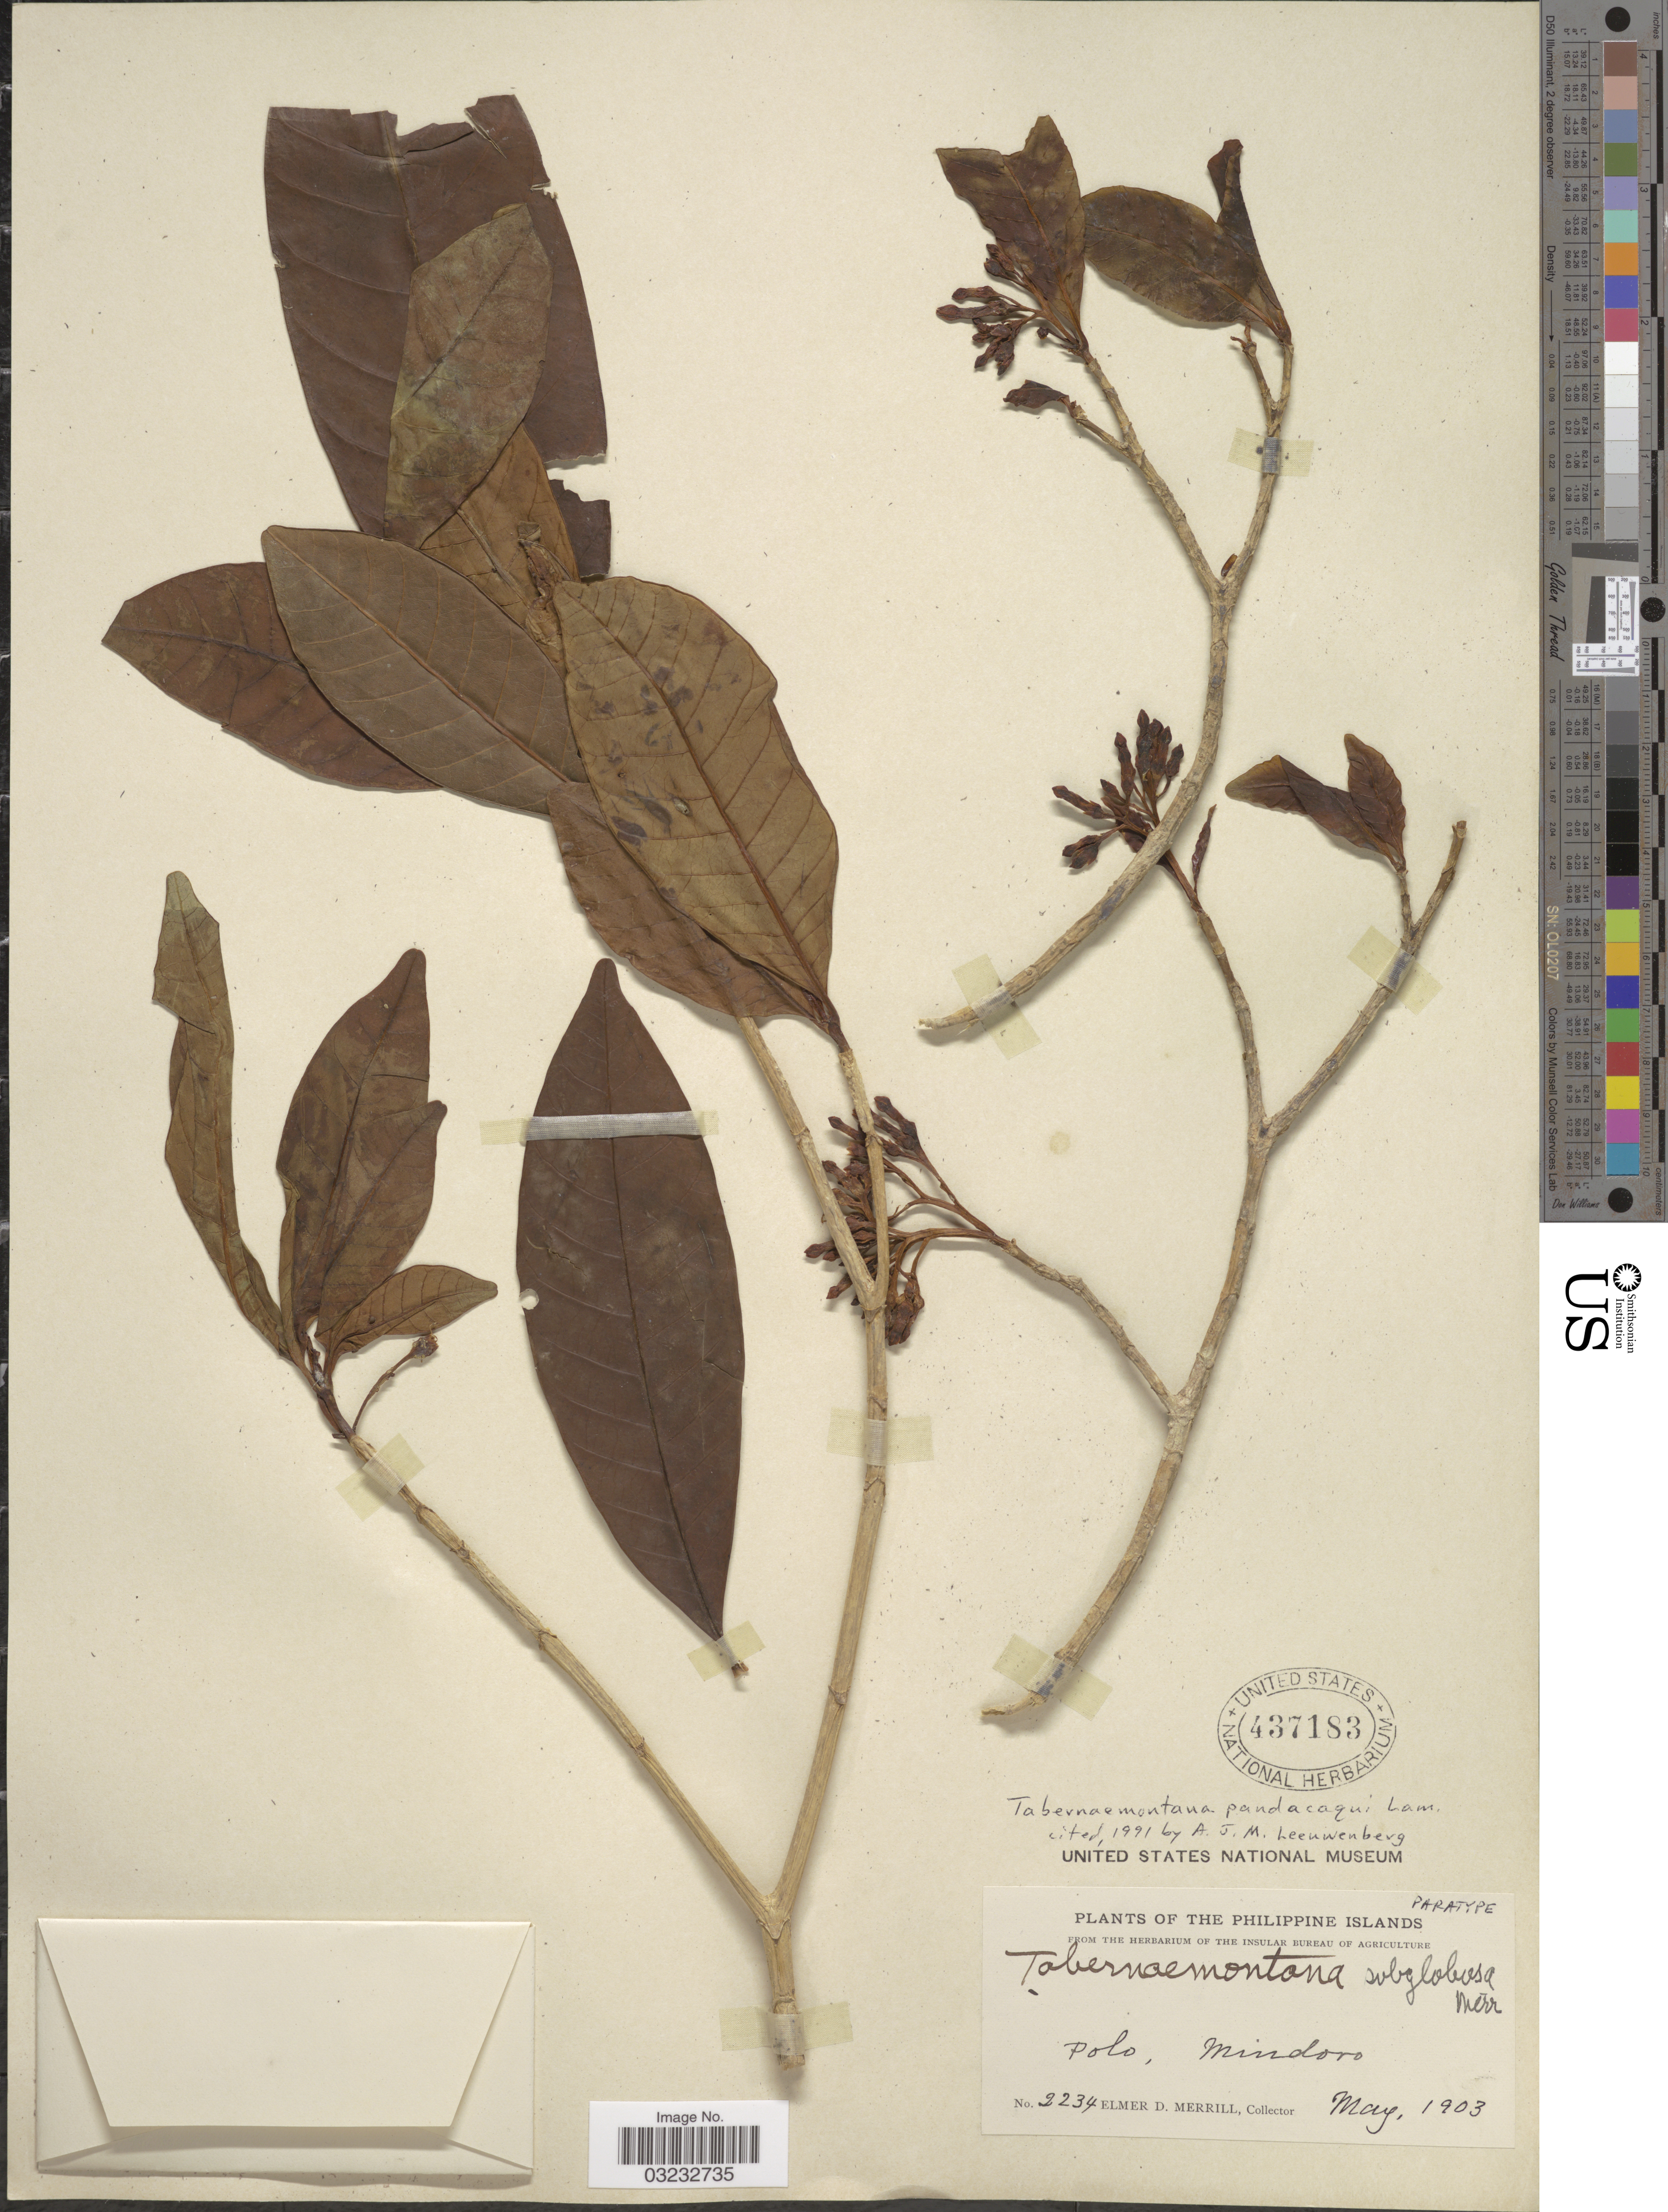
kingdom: Plantae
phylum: Tracheophyta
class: Magnoliopsida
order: Gentianales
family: Apocynaceae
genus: Tabernaemontana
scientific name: Tabernaemontana pandacaqui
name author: Poir.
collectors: E. D. Merrill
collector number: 2234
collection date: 1903-05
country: Philippines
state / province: Mimaropa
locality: Philippine Islands. Polo, Mindoro.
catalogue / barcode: US 437183